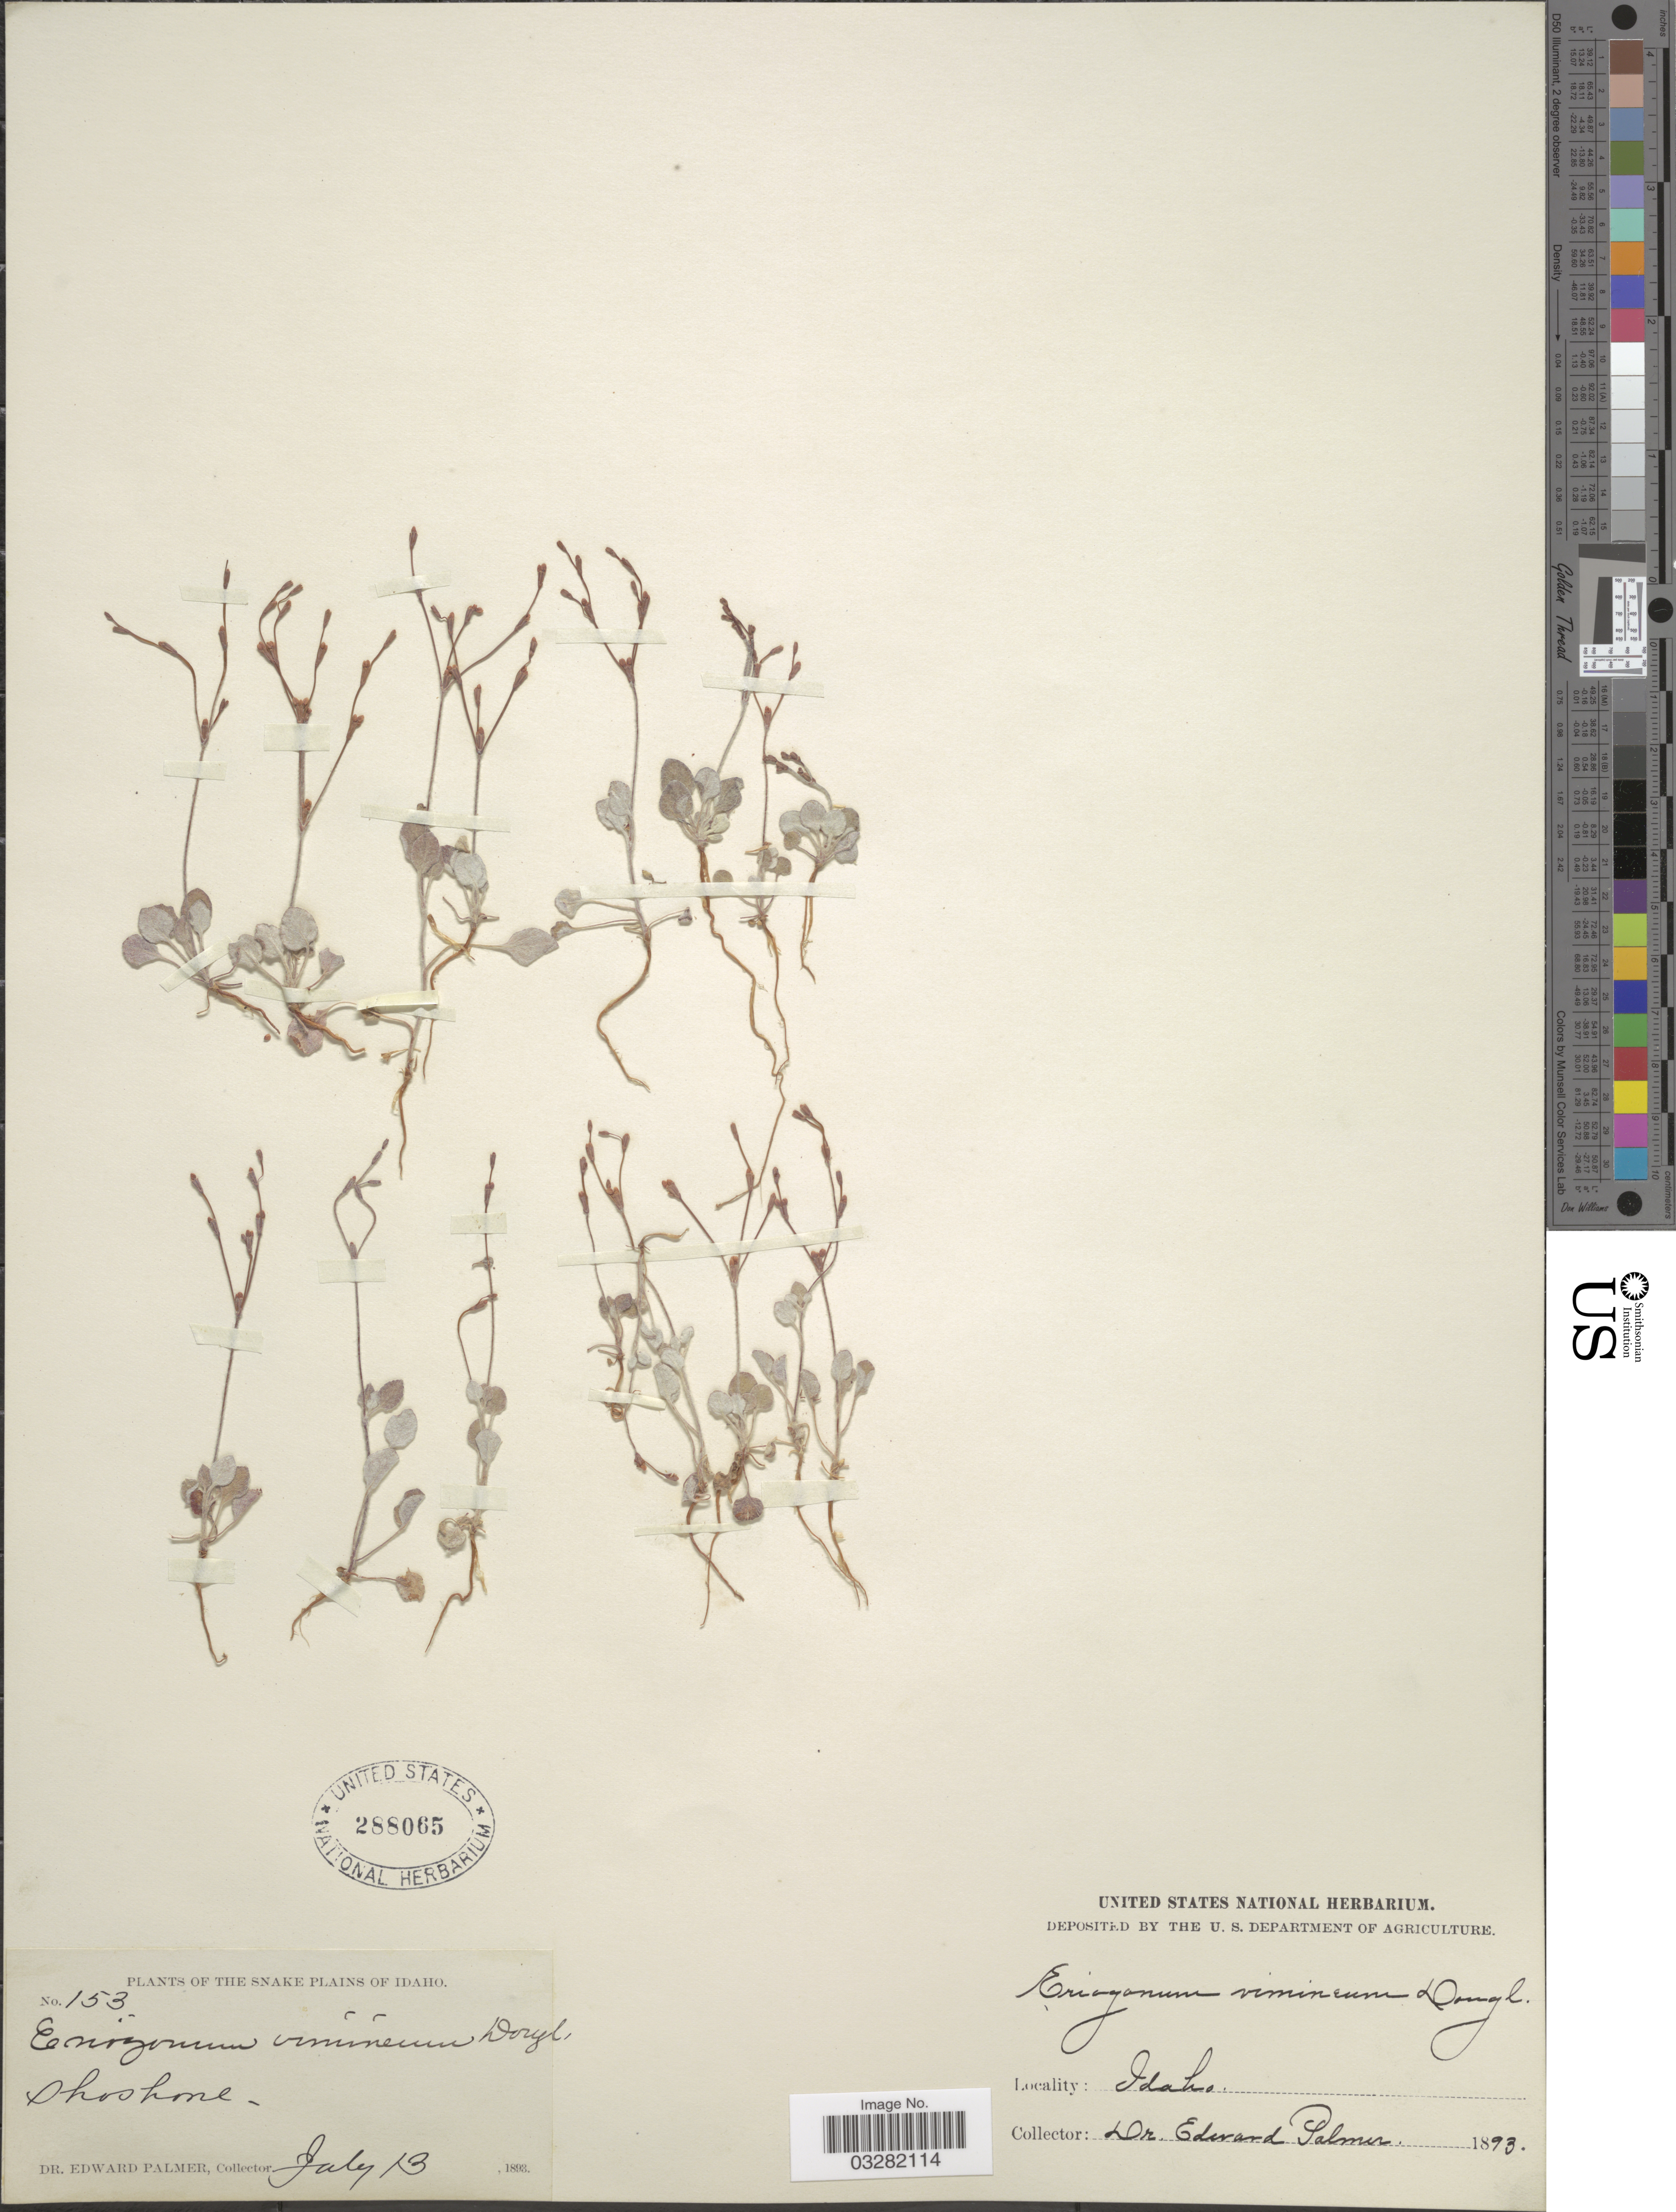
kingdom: Plantae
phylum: Tracheophyta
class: Magnoliopsida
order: Caryophyllales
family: Polygonaceae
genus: Eriogonum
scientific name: Eriogonum vimineum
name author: Douglas ex Benth.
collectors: E. Palmer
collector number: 153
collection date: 1893-07-13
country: United States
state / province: Idaho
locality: The snake plains of Idaho. Shoshone.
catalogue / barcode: US 288065